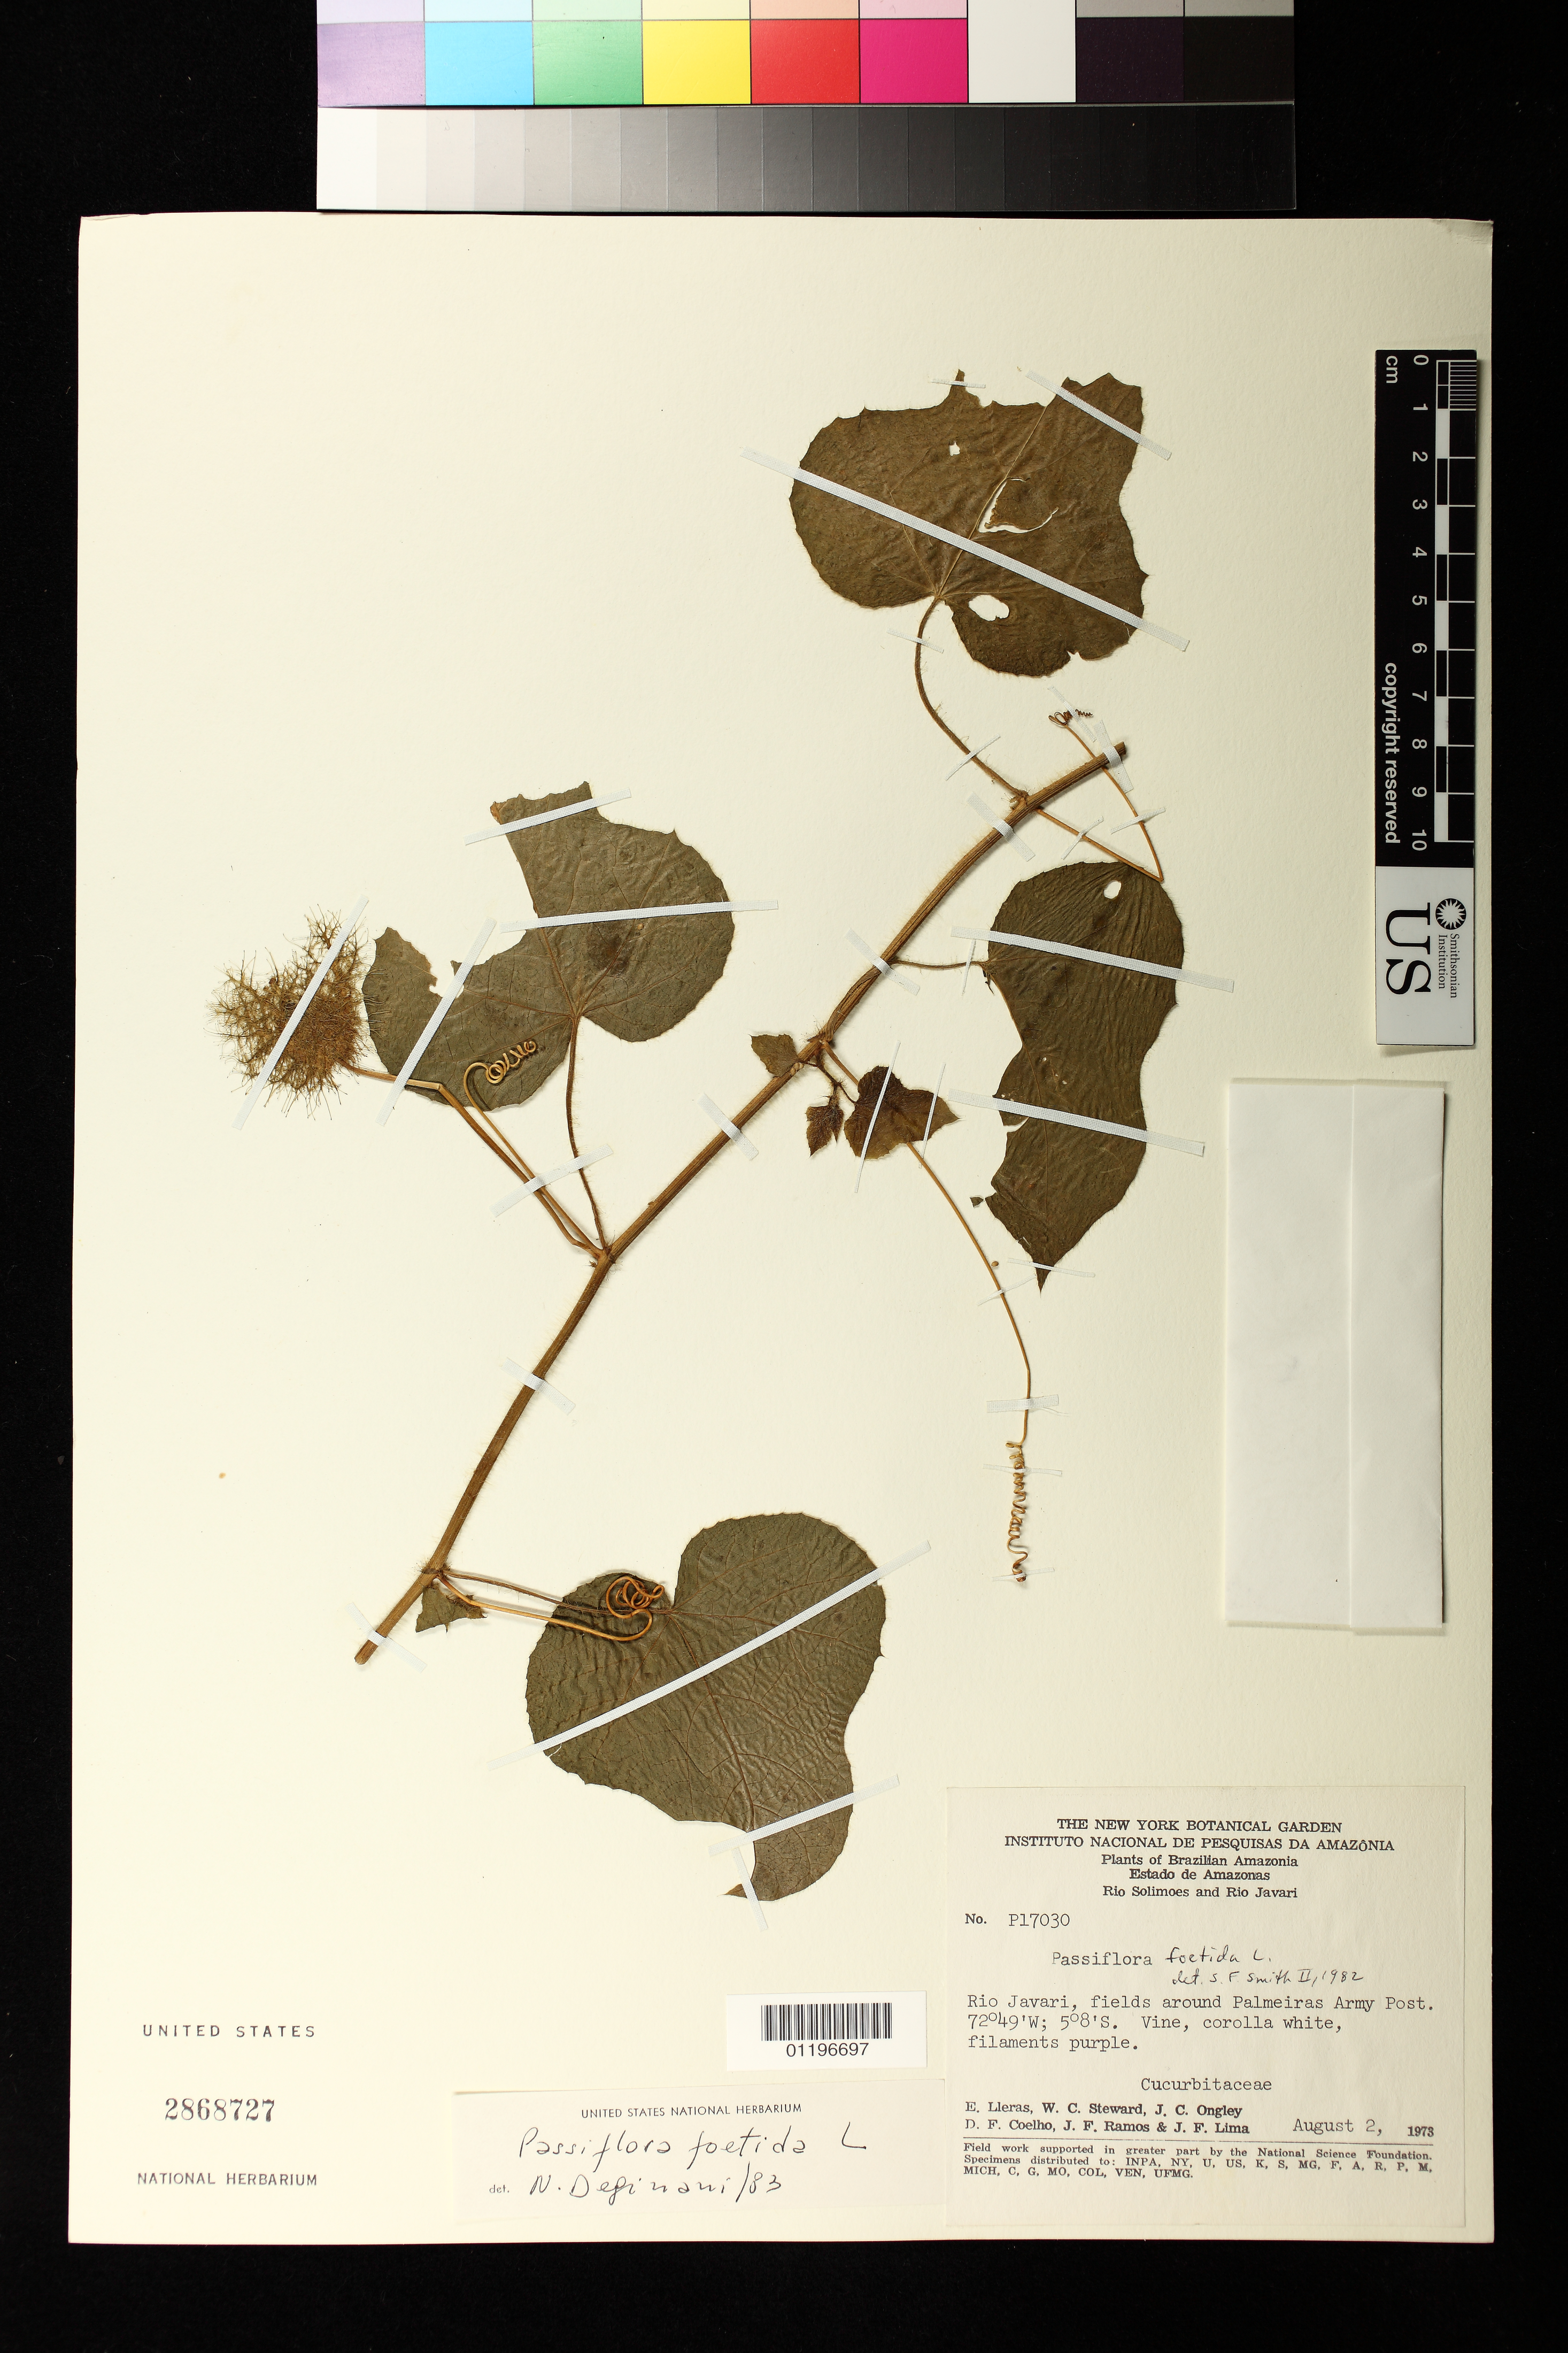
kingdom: Plantae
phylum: Tracheophyta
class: Magnoliopsida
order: Malpighiales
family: Passifloraceae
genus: Passiflora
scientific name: Passiflora foetida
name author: L.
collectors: E. Lleras, W. C. Steward, J. C. Ongley & D. F. Coêlho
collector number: P17030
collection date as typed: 08 Feb 1973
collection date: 1973-02-08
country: Brazil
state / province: Amazonas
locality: Estado de Amazonas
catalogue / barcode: US 2868727